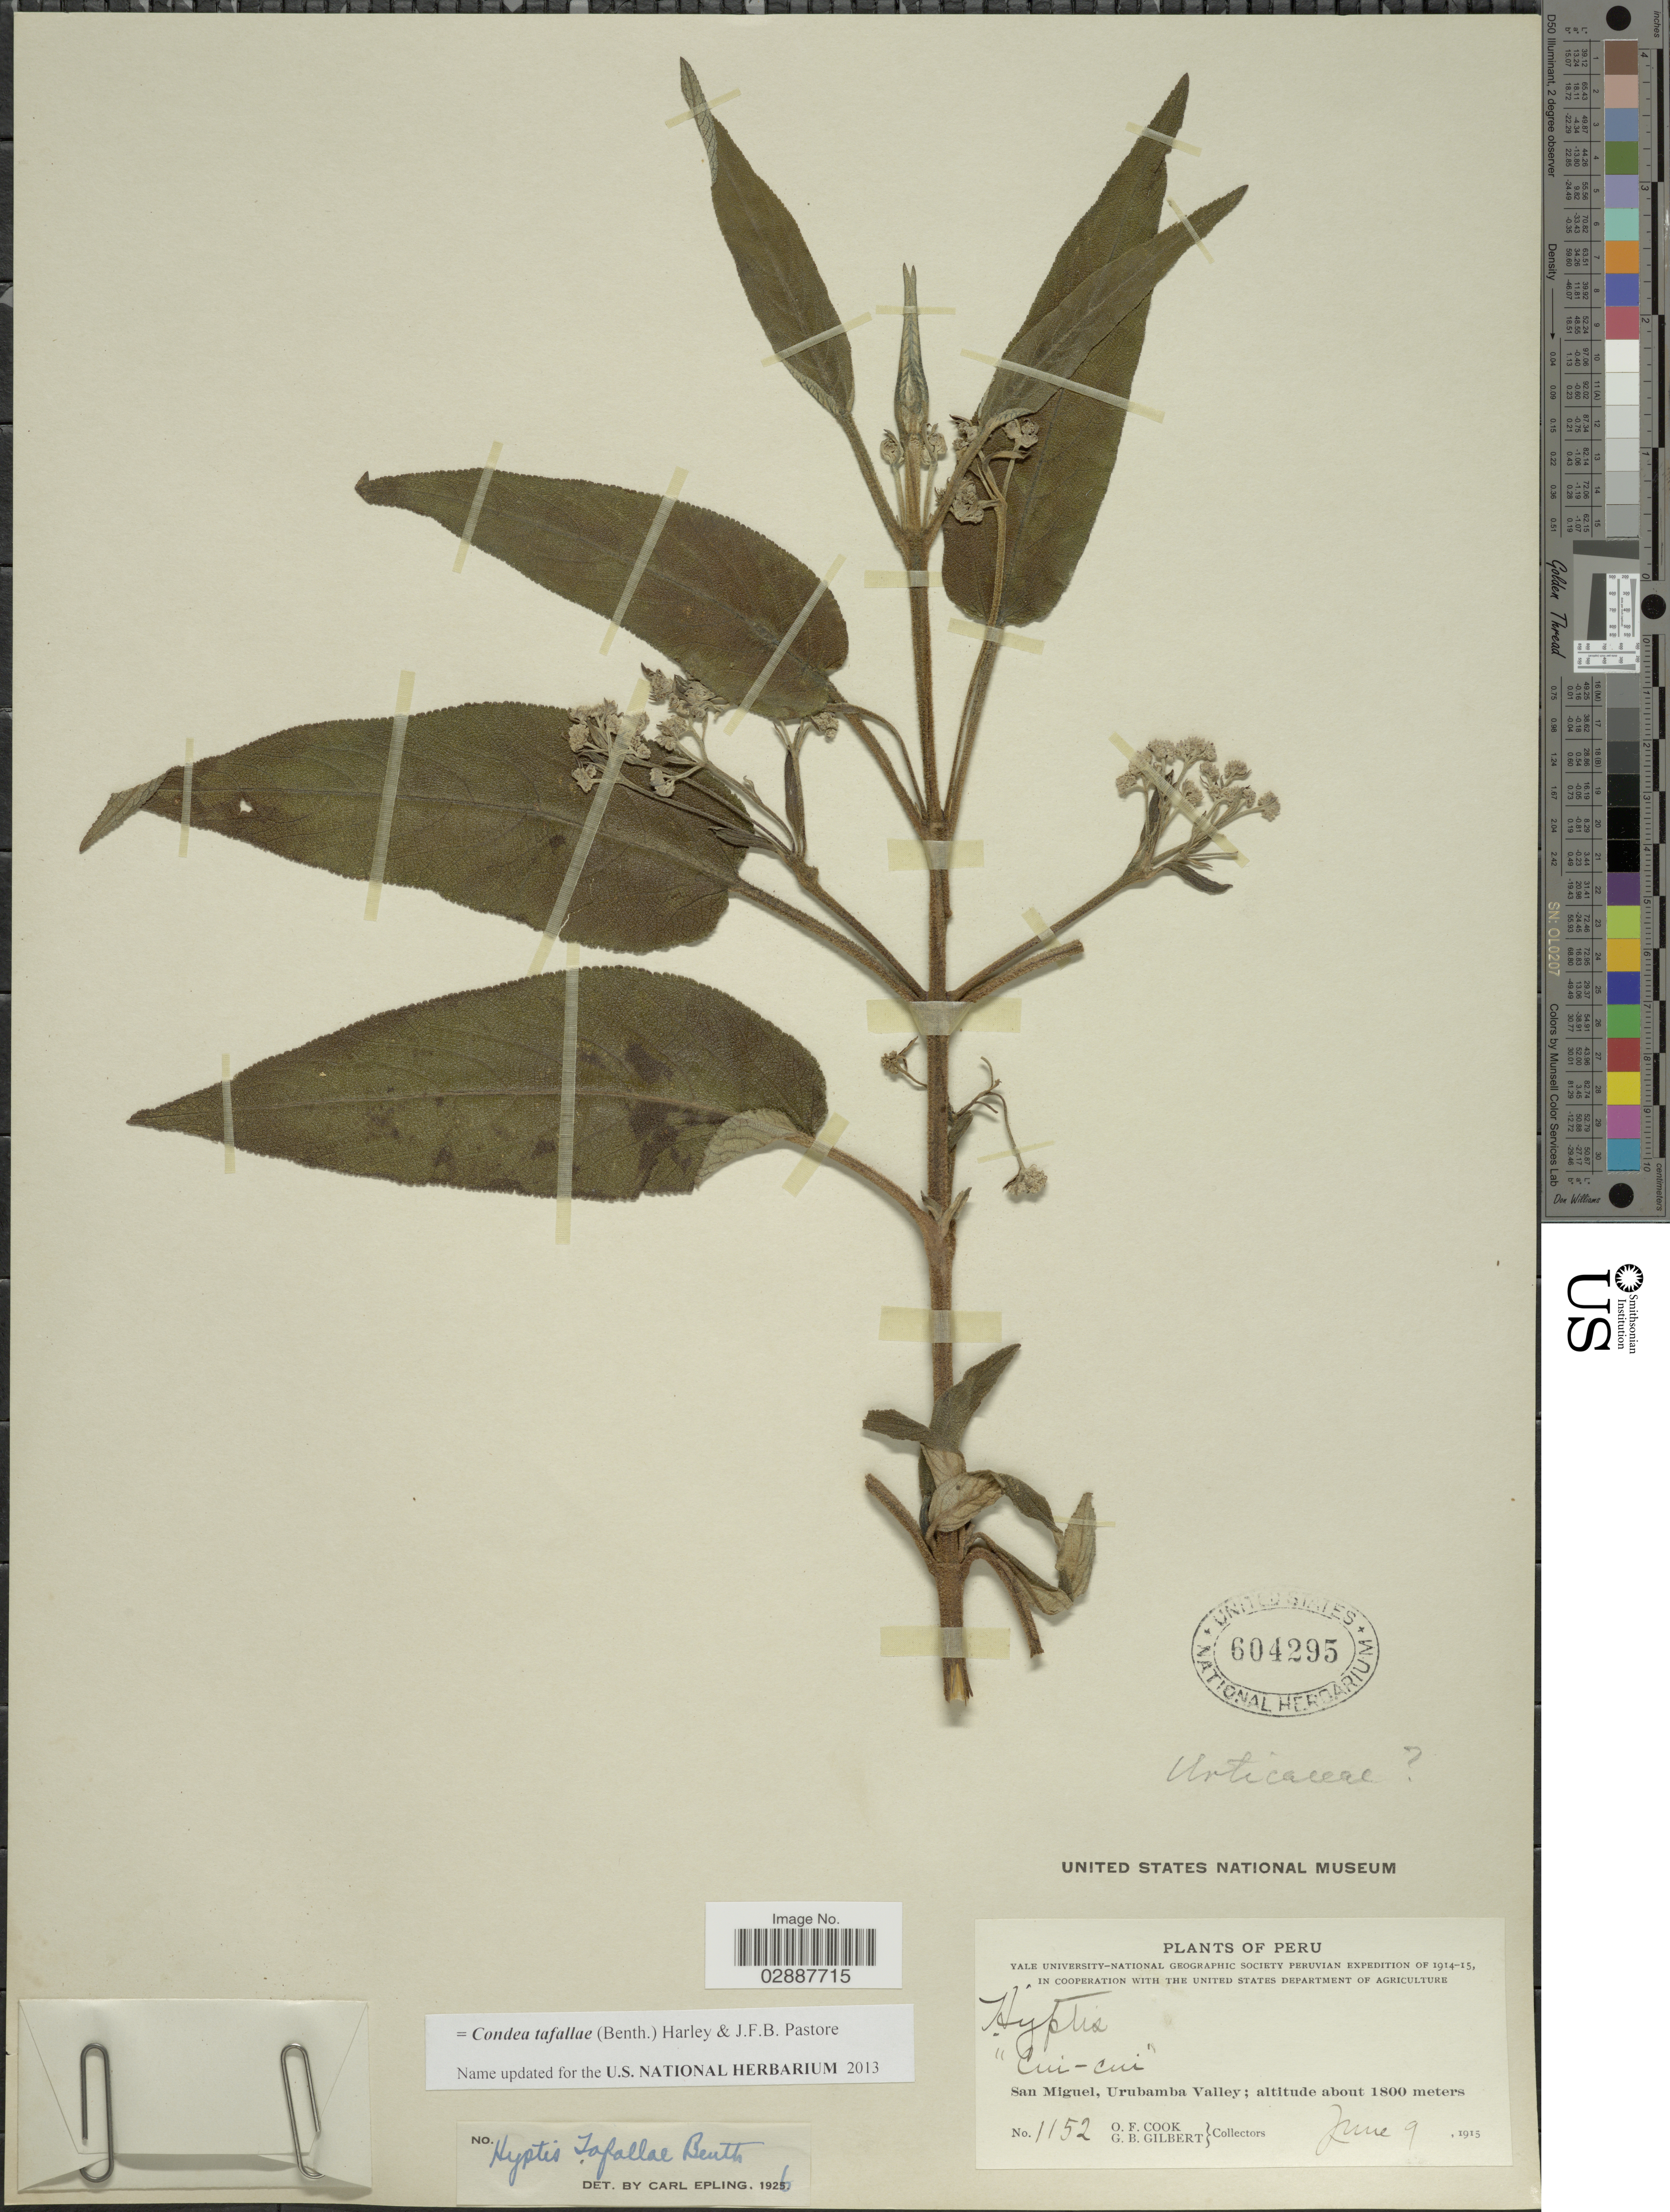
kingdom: Plantae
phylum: Tracheophyta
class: Magnoliopsida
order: Lamiales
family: Lamiaceae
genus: Condea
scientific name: Condea tafallae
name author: (Benth.) Harley & J.F.B. Pastore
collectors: O. F. Cook & G. B. Gilbert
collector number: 1152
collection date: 1915-06-09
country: Peru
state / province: Cusco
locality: San Miguel, Urubamba Valley.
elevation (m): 1800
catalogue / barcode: US 604295